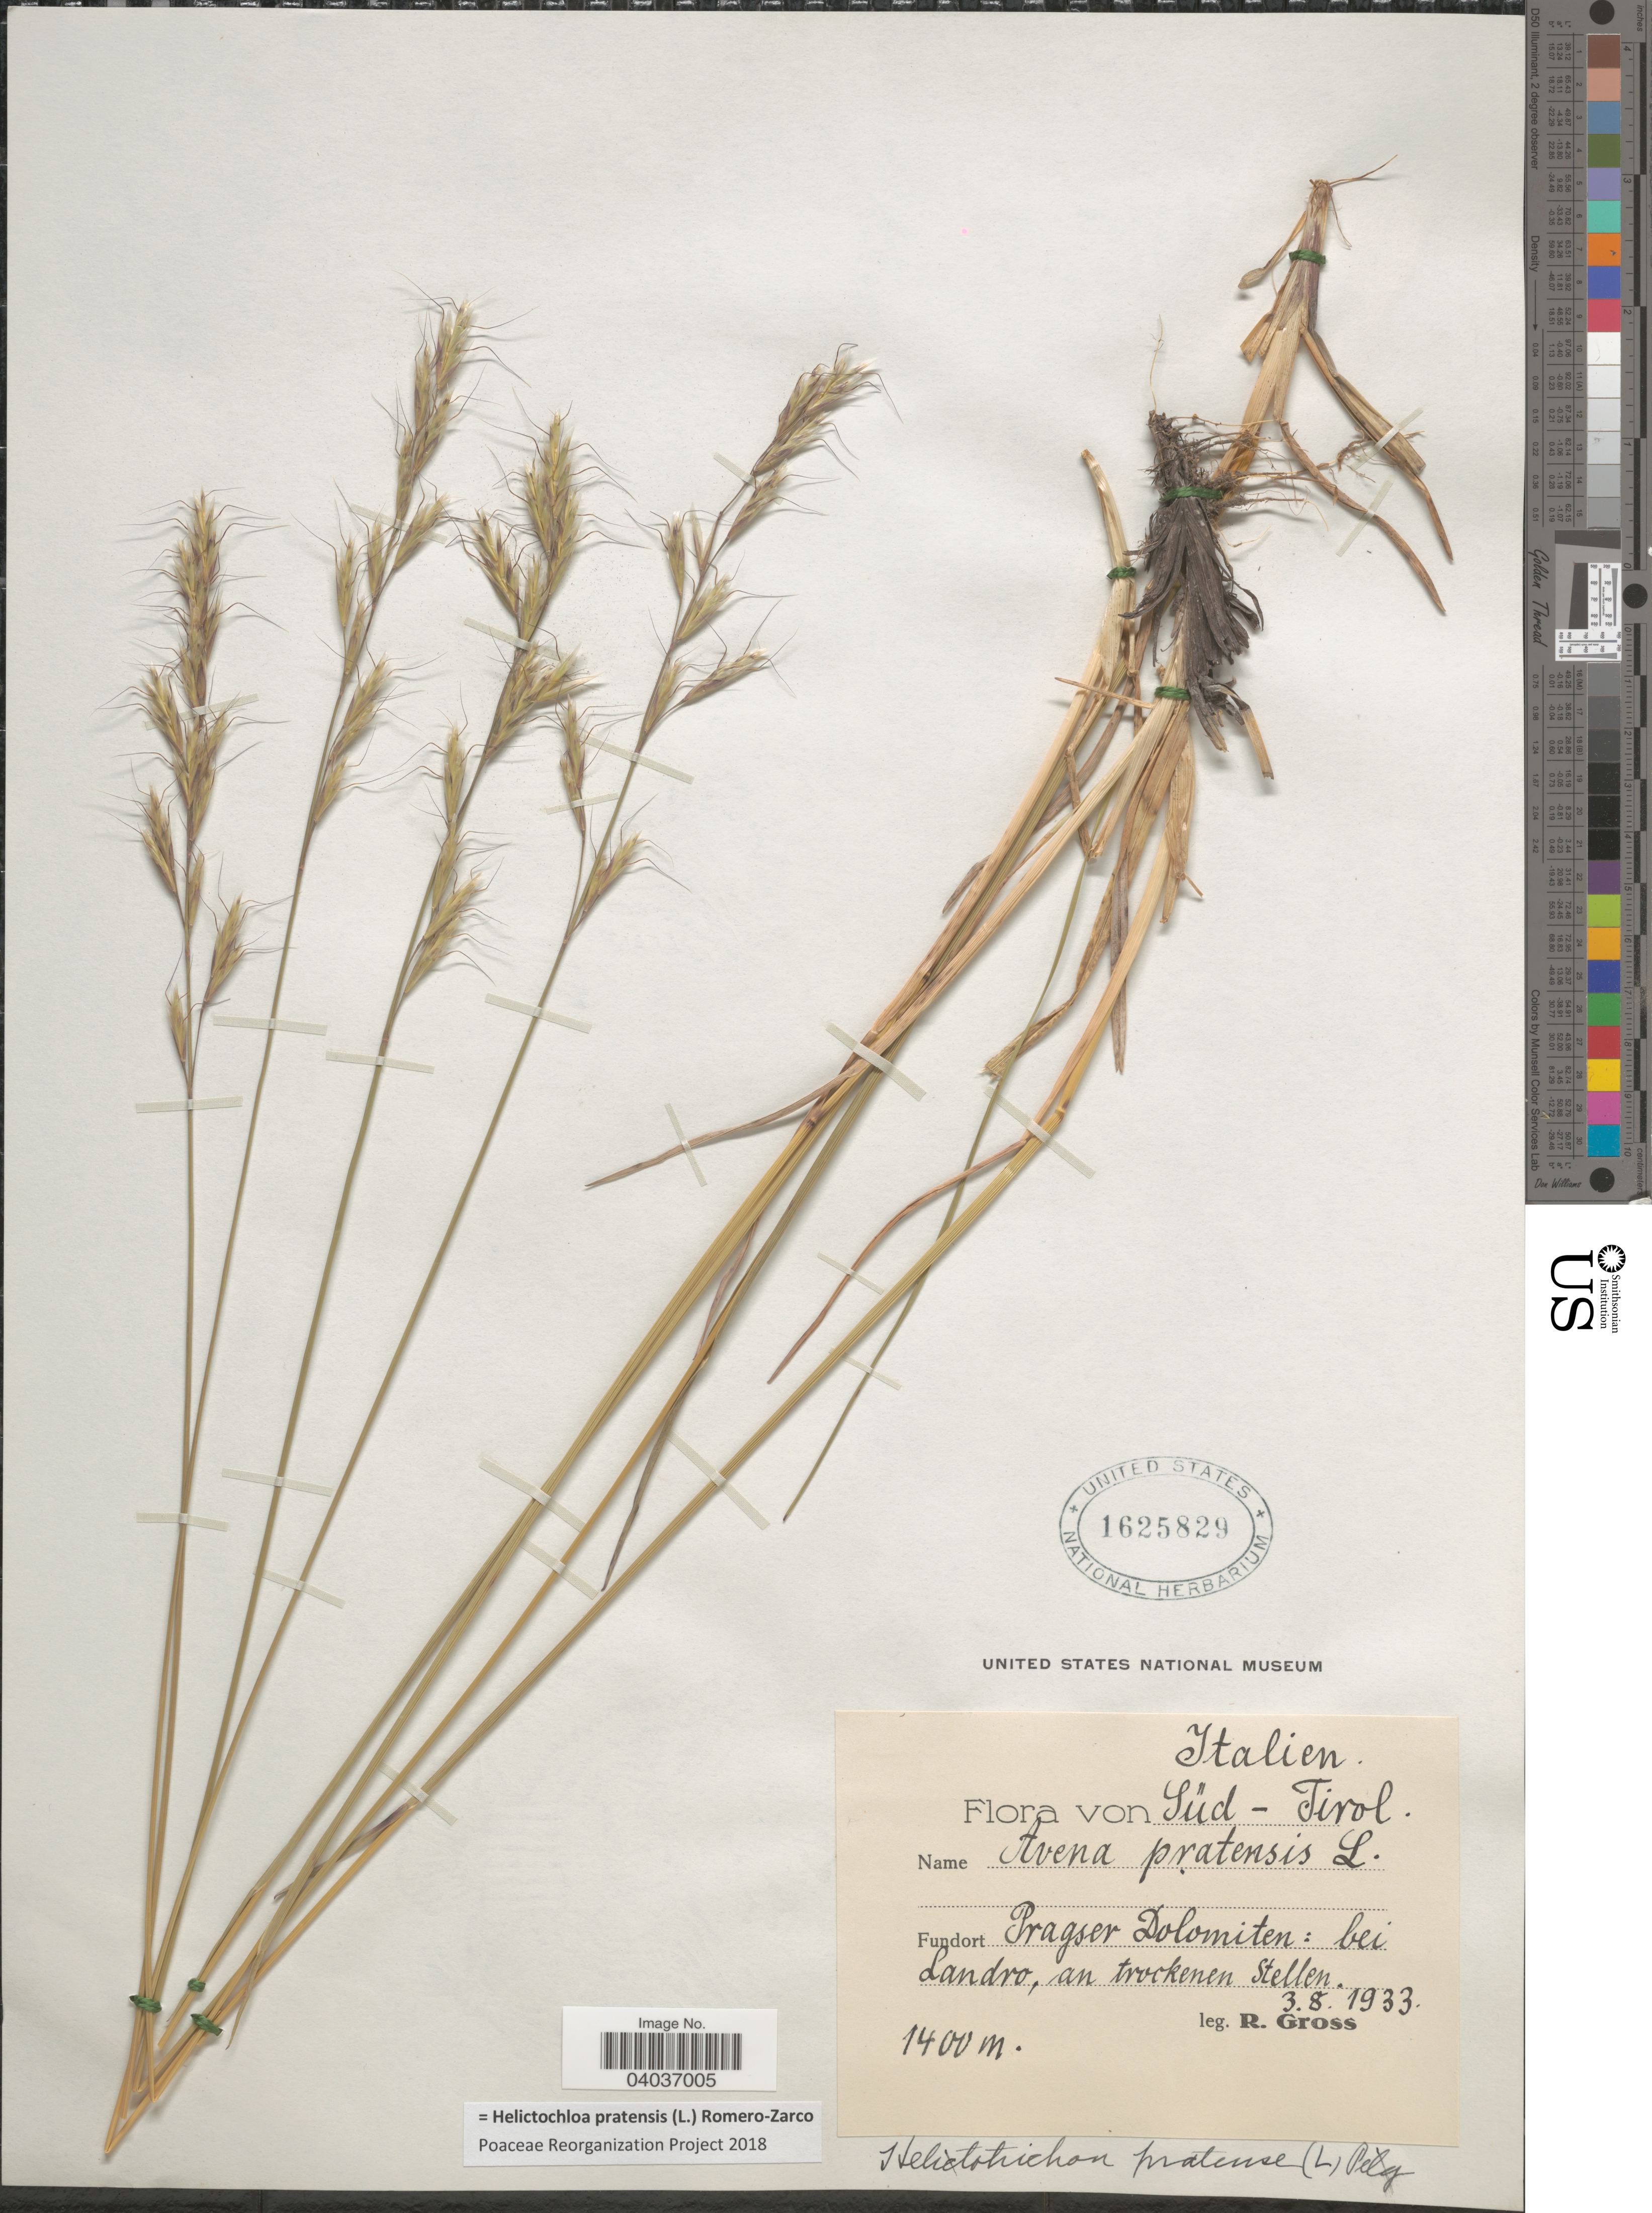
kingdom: Plantae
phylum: Tracheophyta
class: Liliopsida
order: Poales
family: Poaceae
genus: Helictochloa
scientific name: Helictochloa pratensis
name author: (L.) Romero-Zarco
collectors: R. Gross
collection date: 1933-08-03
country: Italy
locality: Italien. Süd-Tirol. Pragser Dolomiten: bei Landro, an trockenen Stellen.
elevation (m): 1400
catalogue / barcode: US 1625829